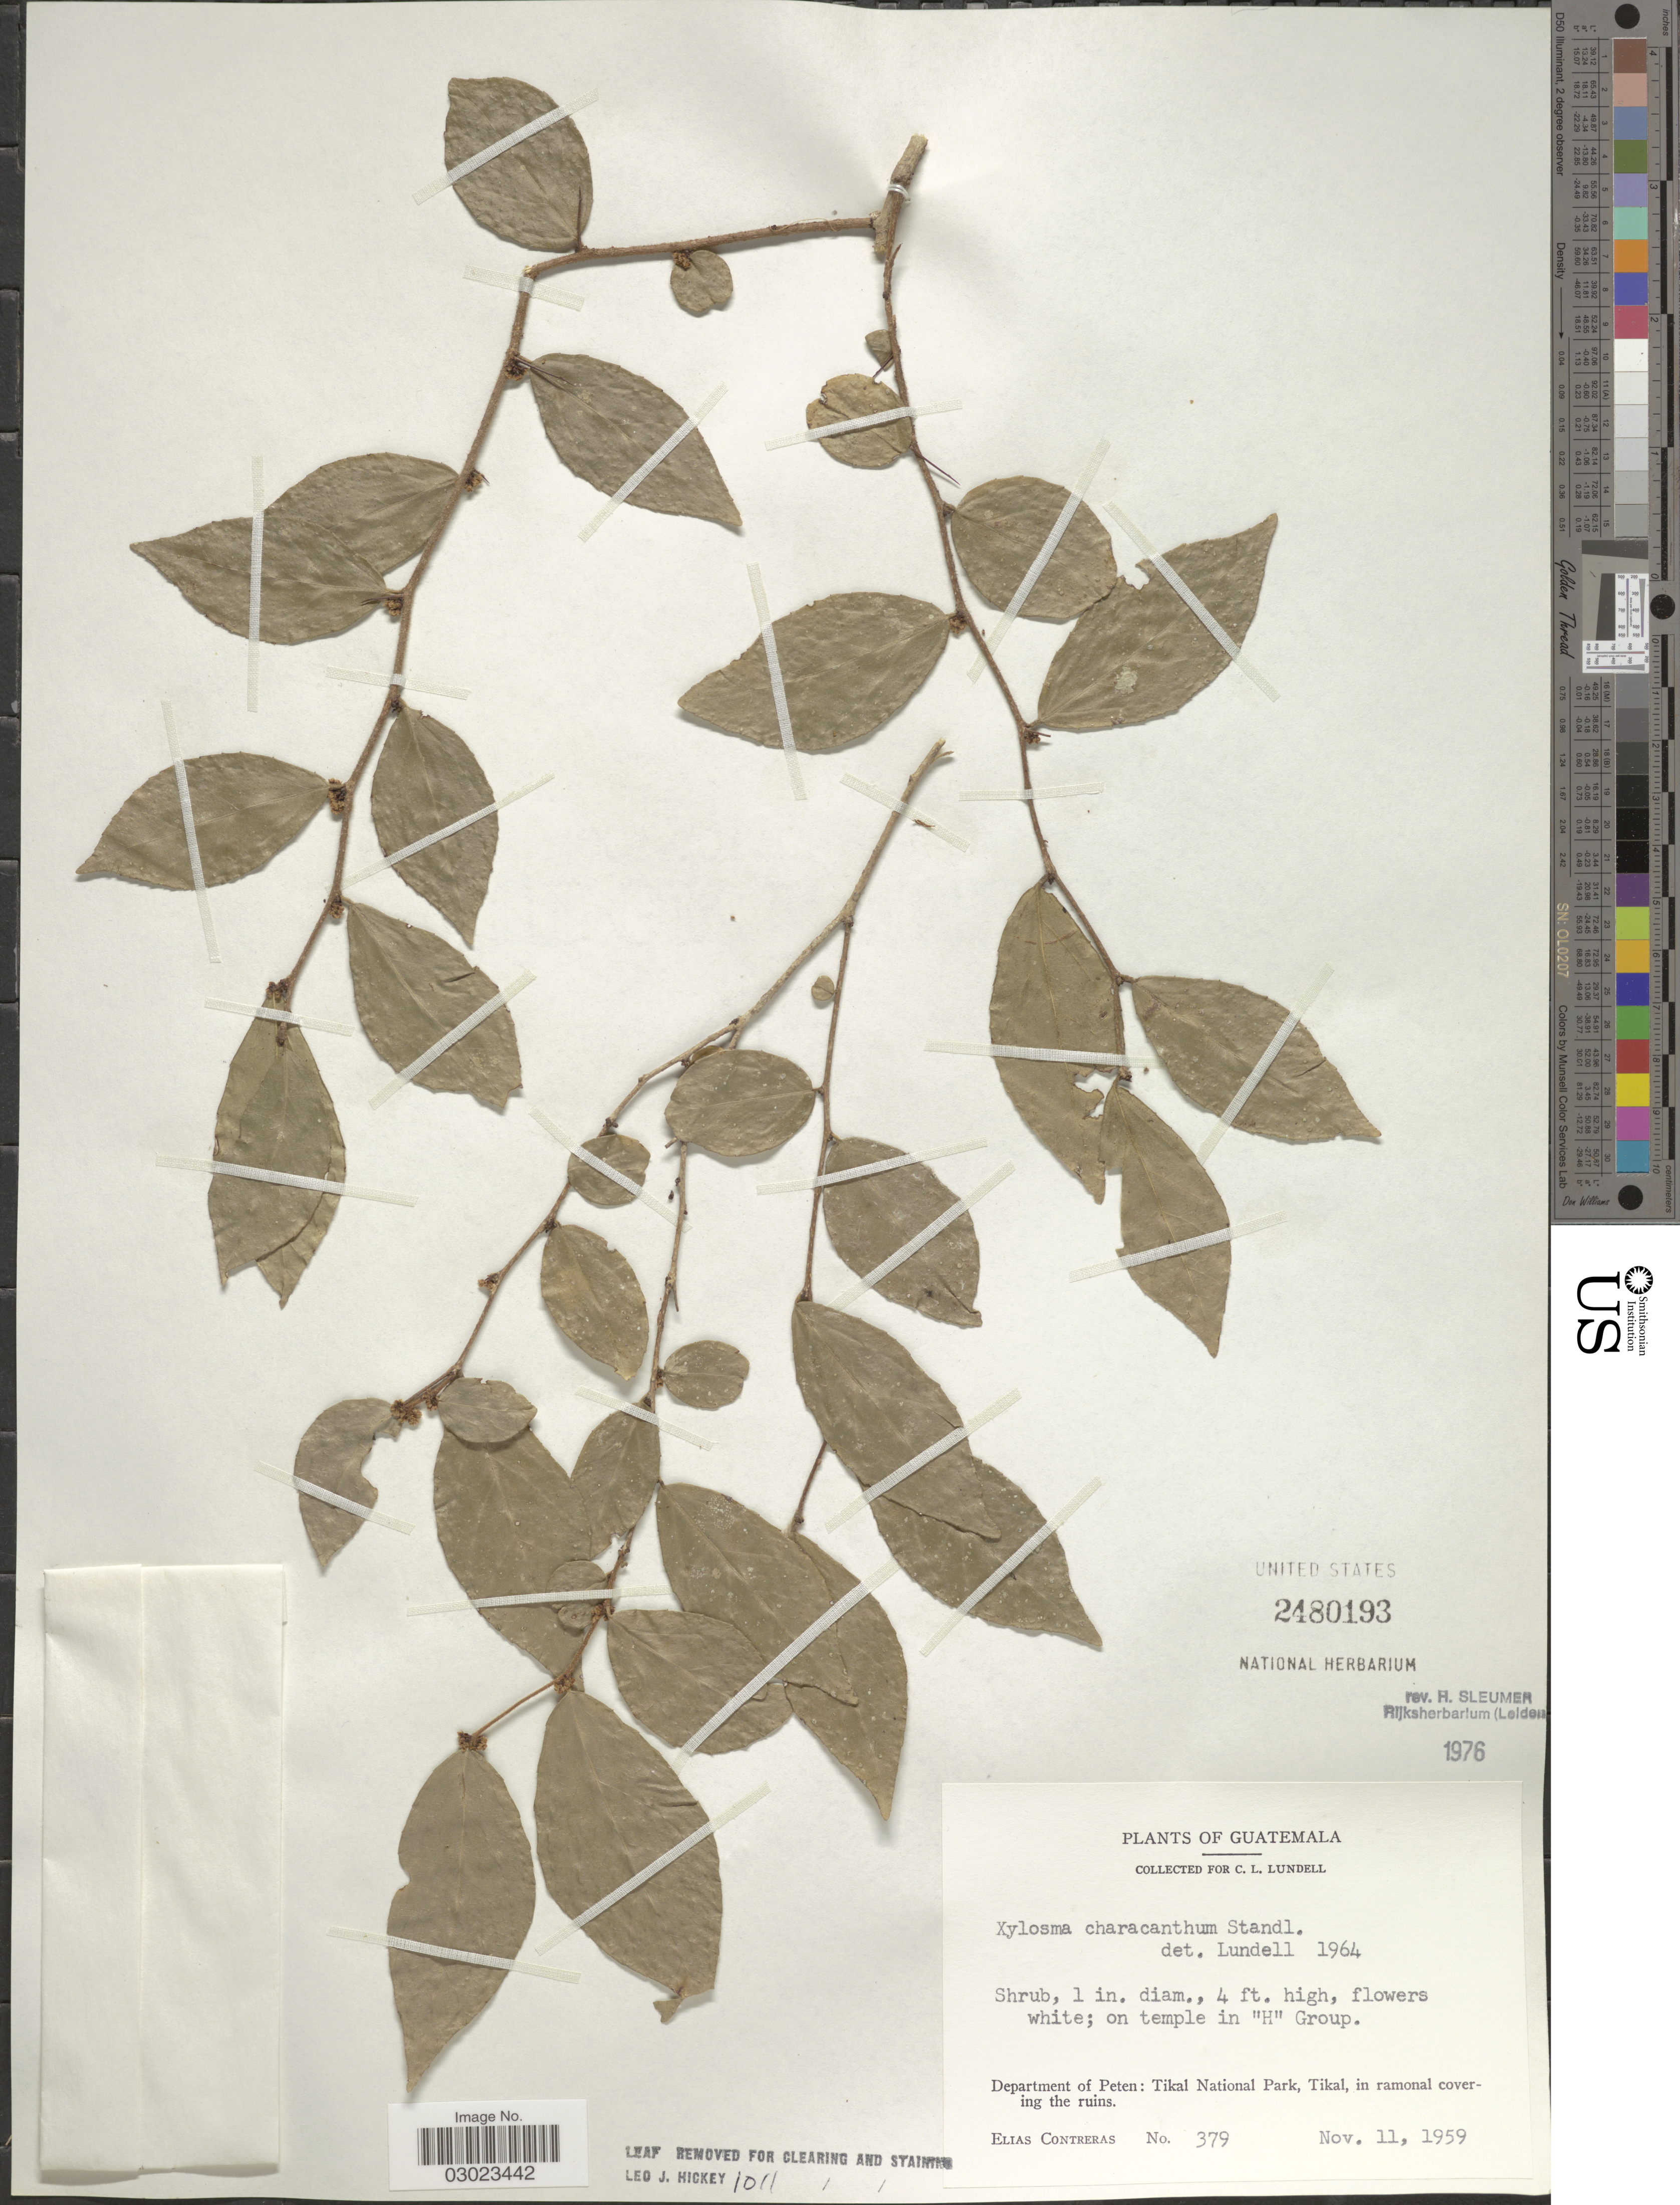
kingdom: Plantae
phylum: Tracheophyta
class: Magnoliopsida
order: Malpighiales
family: Salicaceae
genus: Xylosma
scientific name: Xylosma characantha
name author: Standl.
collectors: E. Contreras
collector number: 379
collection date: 1959-11-11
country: Guatemala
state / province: El Petén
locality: Departement of Peten: Tikal National Park, Tikal, in ramonal covering the ruins.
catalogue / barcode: US 2480193